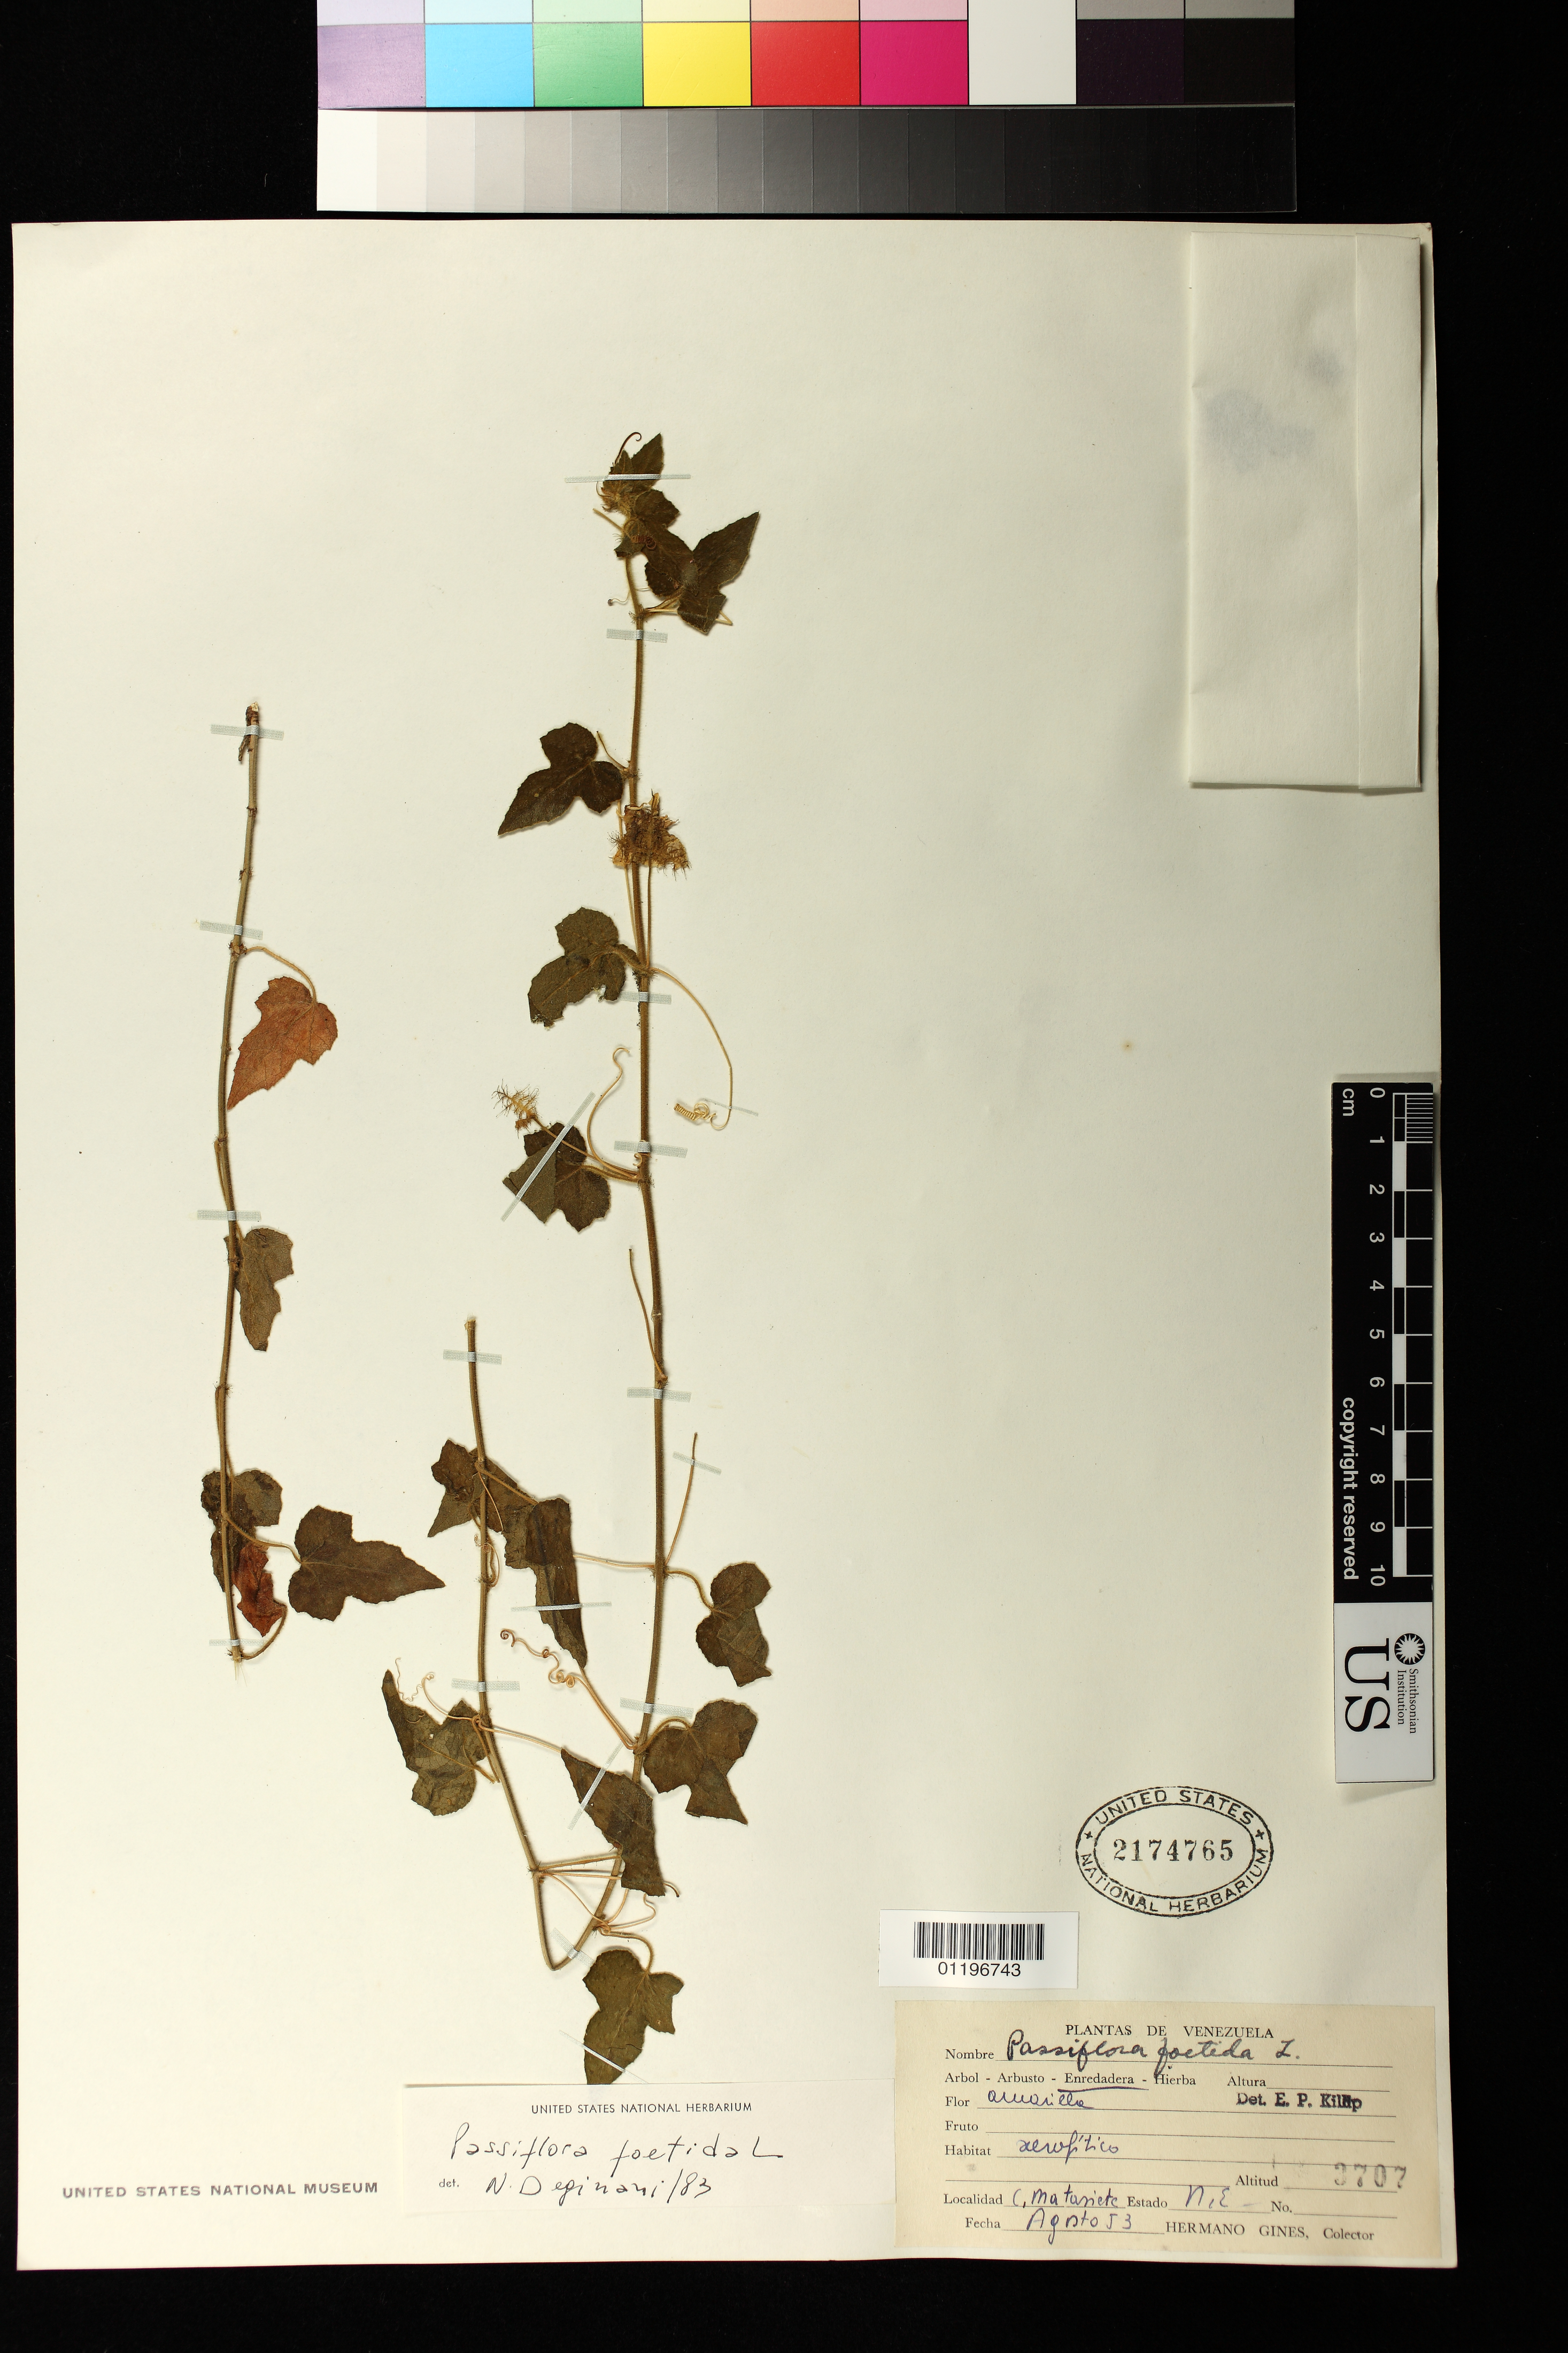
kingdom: Plantae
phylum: Tracheophyta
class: Magnoliopsida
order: Malpighiales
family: Passifloraceae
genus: Passiflora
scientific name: Passiflora foetida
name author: L.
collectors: Bro. Gines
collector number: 3707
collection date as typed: Aug 1953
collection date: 1953-08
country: Venezuela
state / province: Nueva Esparta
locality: C. Matasiete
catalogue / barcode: US 2174765